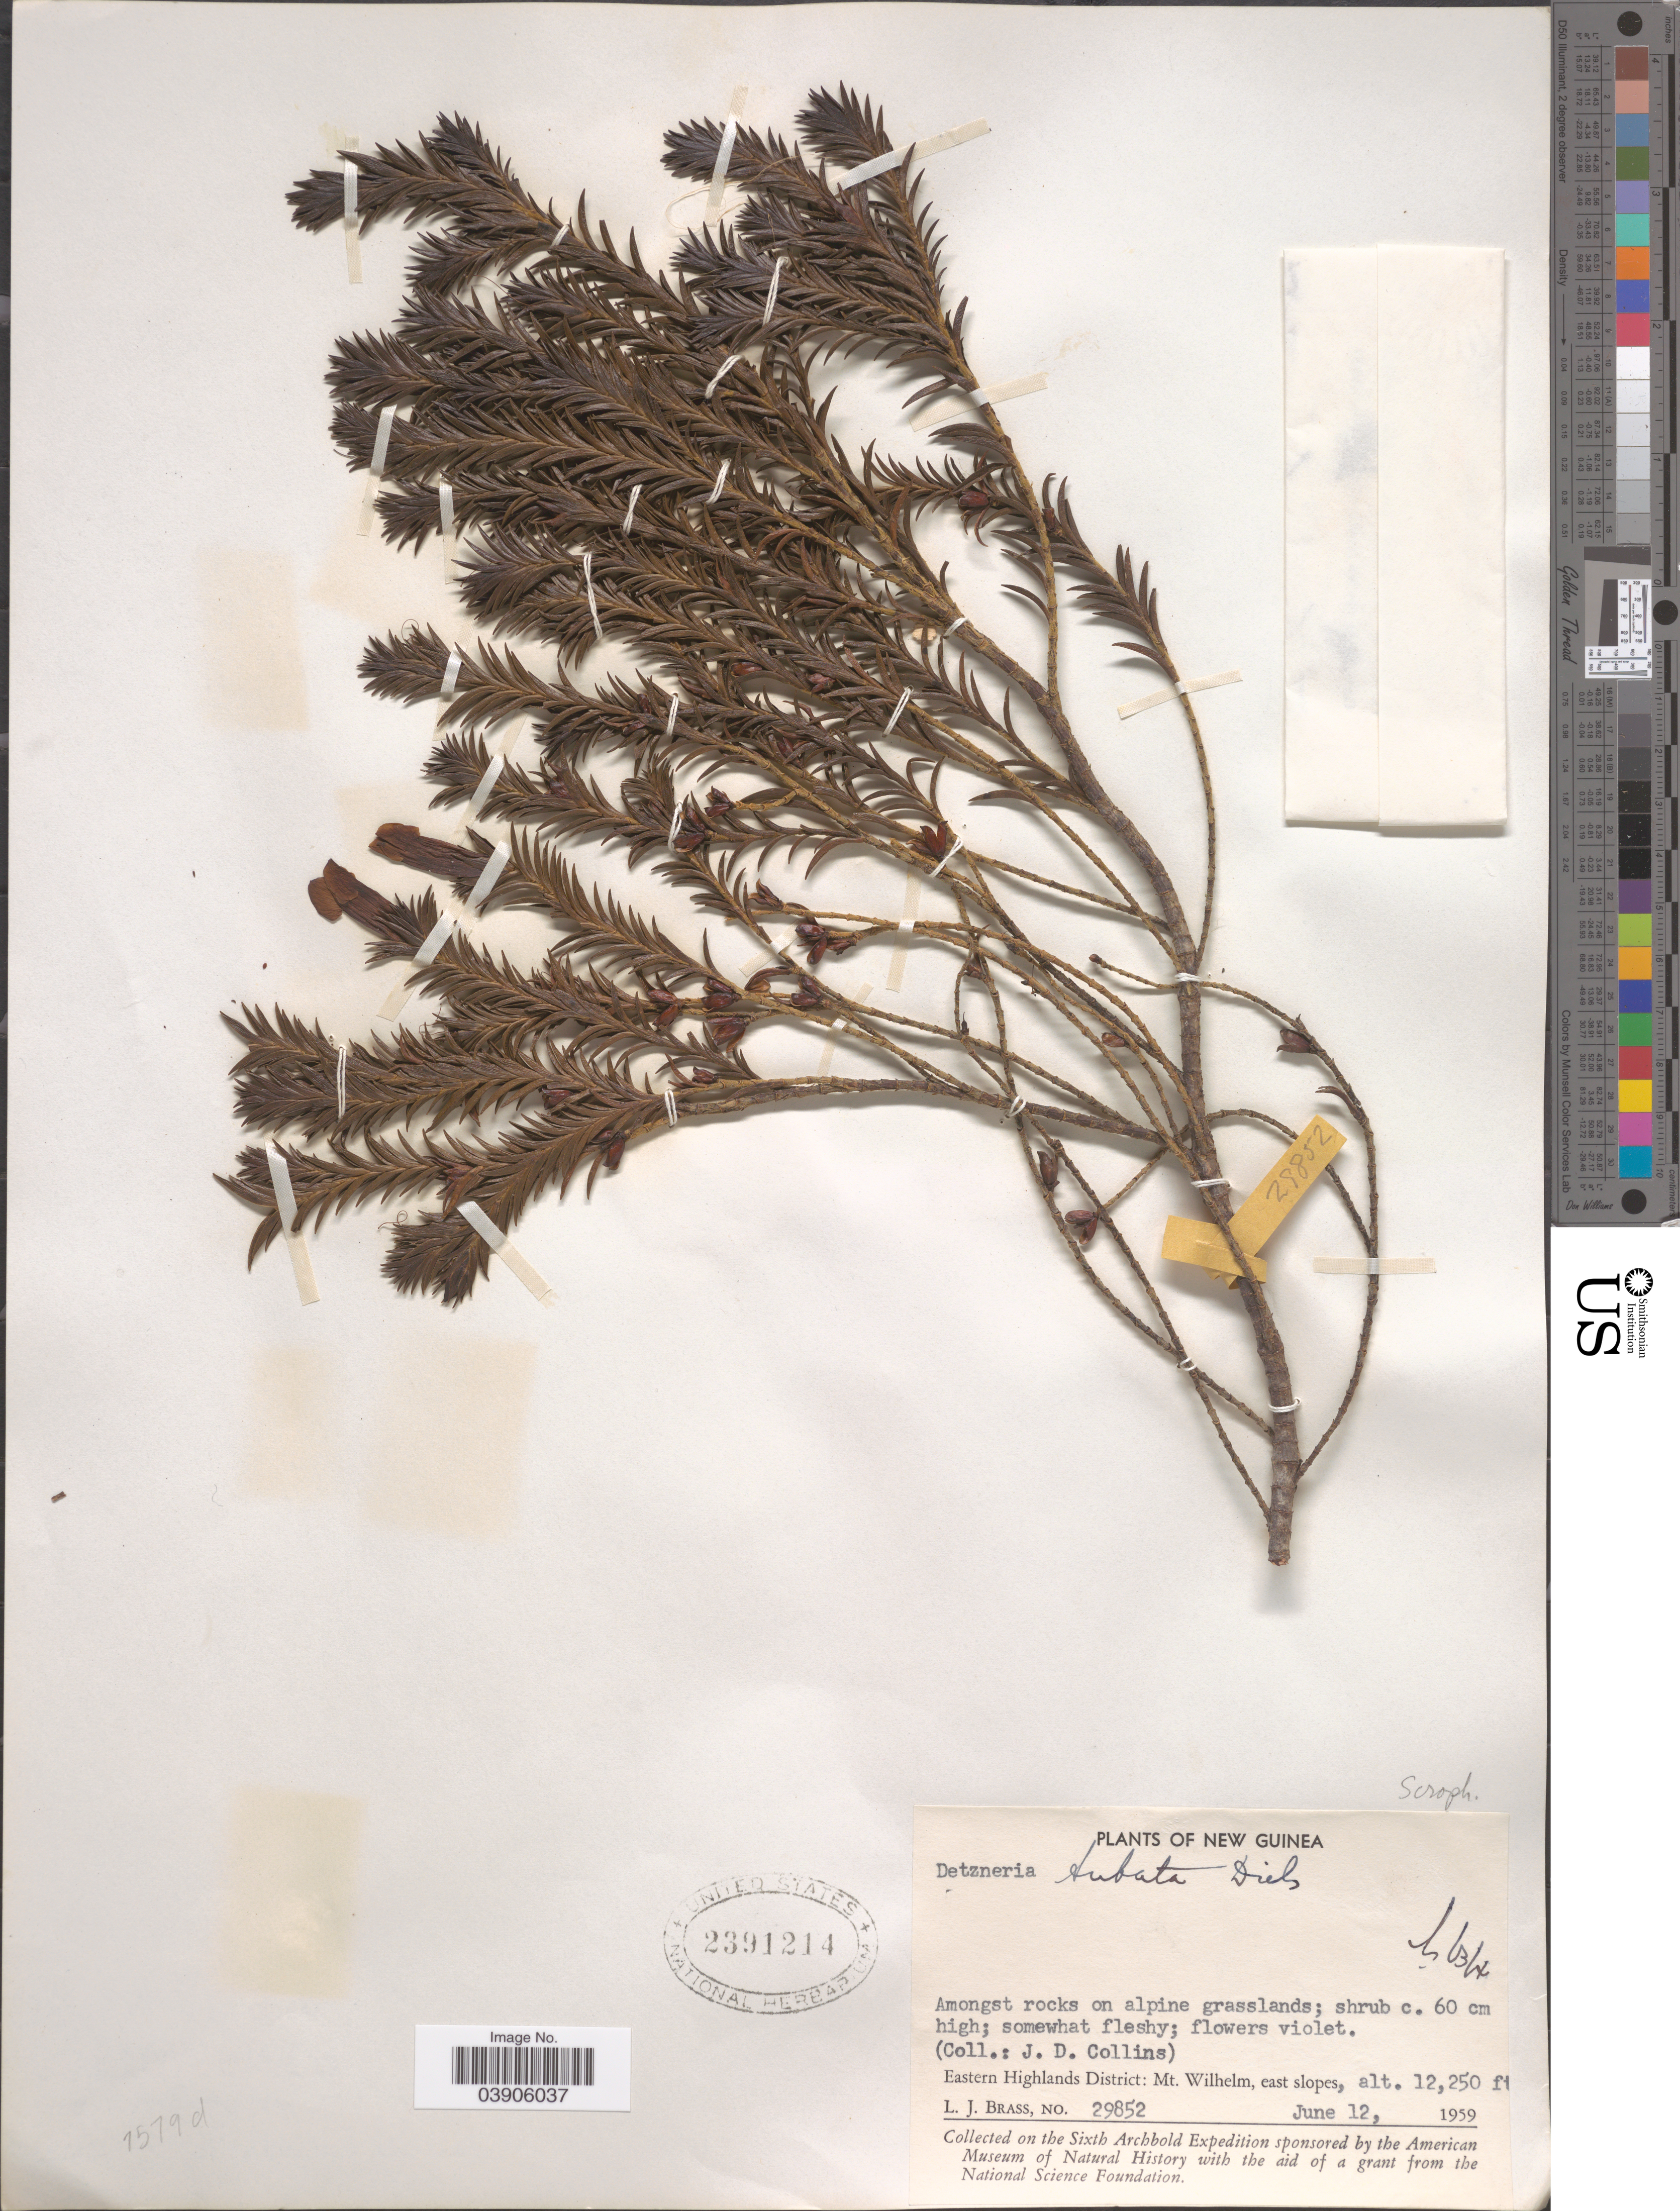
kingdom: Plantae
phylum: Tracheophyta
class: Magnoliopsida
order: Lamiales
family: Plantaginaceae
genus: Detzneria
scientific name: Detzneria tubata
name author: Diels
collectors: J. Collins & L. J. Brass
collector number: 29852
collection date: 1959-06-12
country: Papua New Guinea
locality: New Guinea. Eastern Highlands District: Mt. Wilhelm, east slopes.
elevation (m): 3734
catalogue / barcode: US 2391214